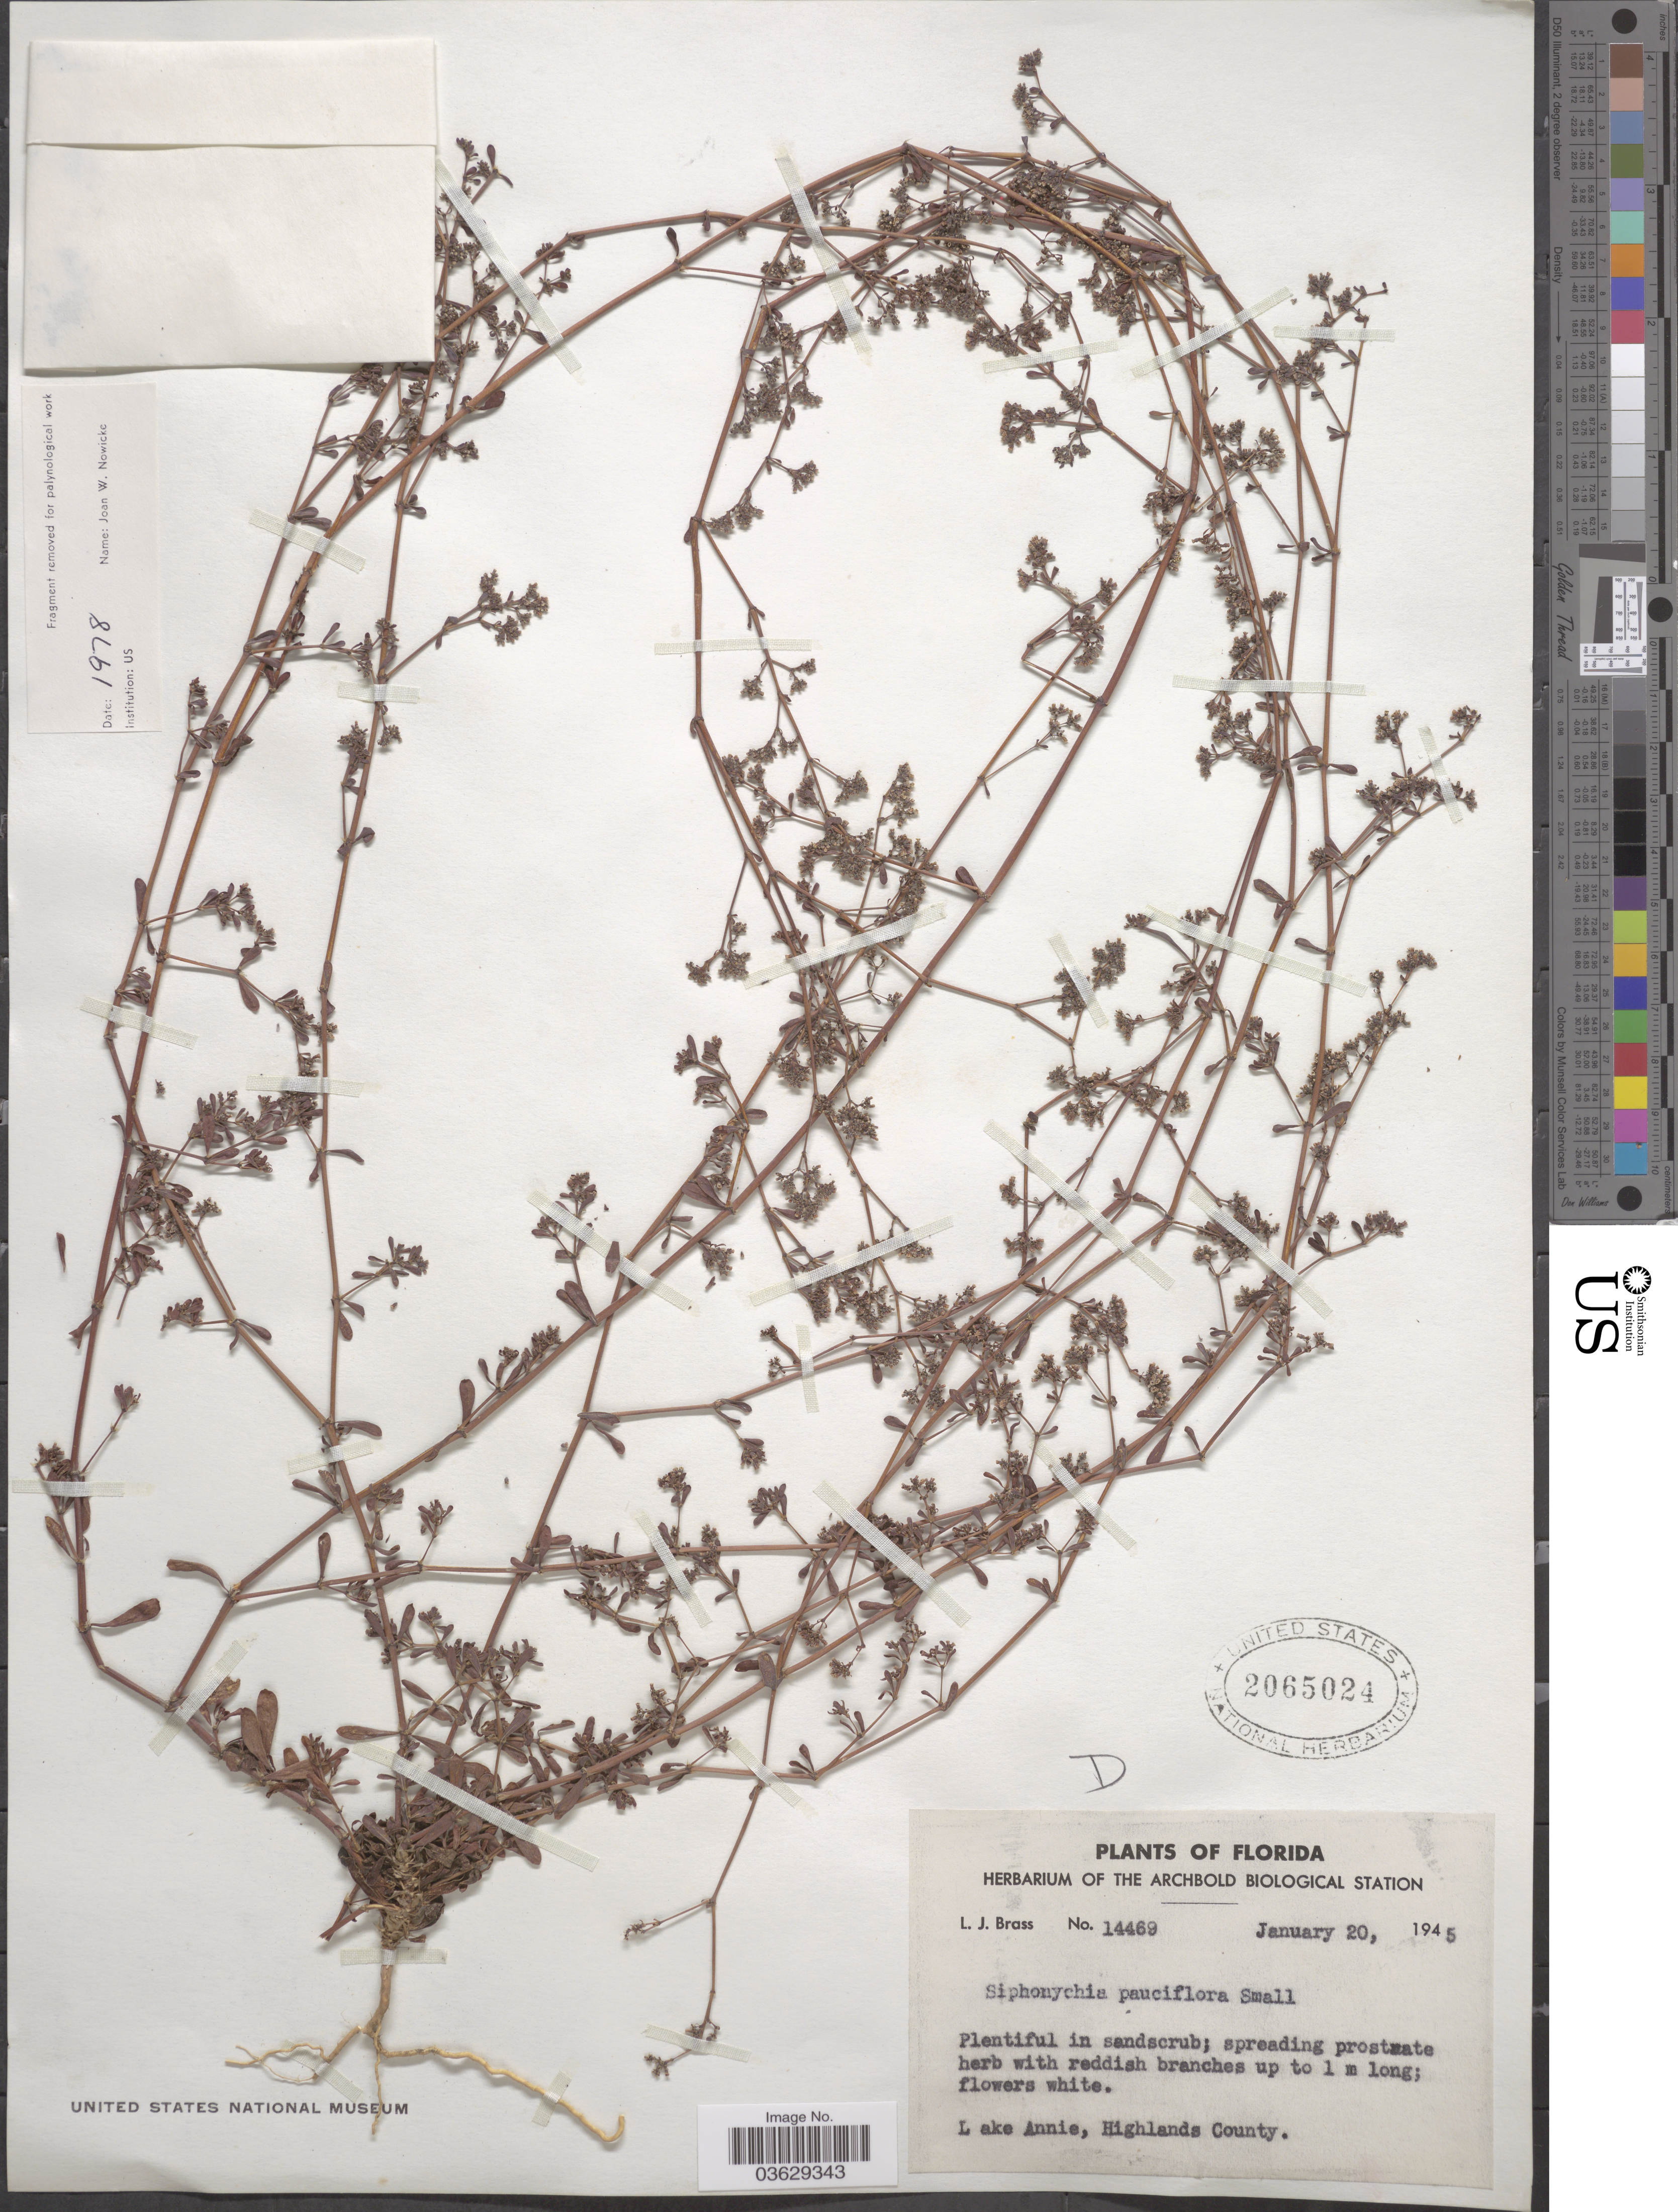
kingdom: Plantae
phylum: Tracheophyta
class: Magnoliopsida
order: Caryophyllales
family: Caryophyllaceae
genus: Paronychia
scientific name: Paronychia americana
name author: (Nutt.) Fenzl ex Walp.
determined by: Strong, Mark T., (BOT), Smithsonian Institution - National Museum of Natural History (UNITED STATES)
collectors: L. J. Brass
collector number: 14469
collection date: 1945-01-20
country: United States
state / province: Florida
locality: Lake Annie, Highlands County.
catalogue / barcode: US 2065024